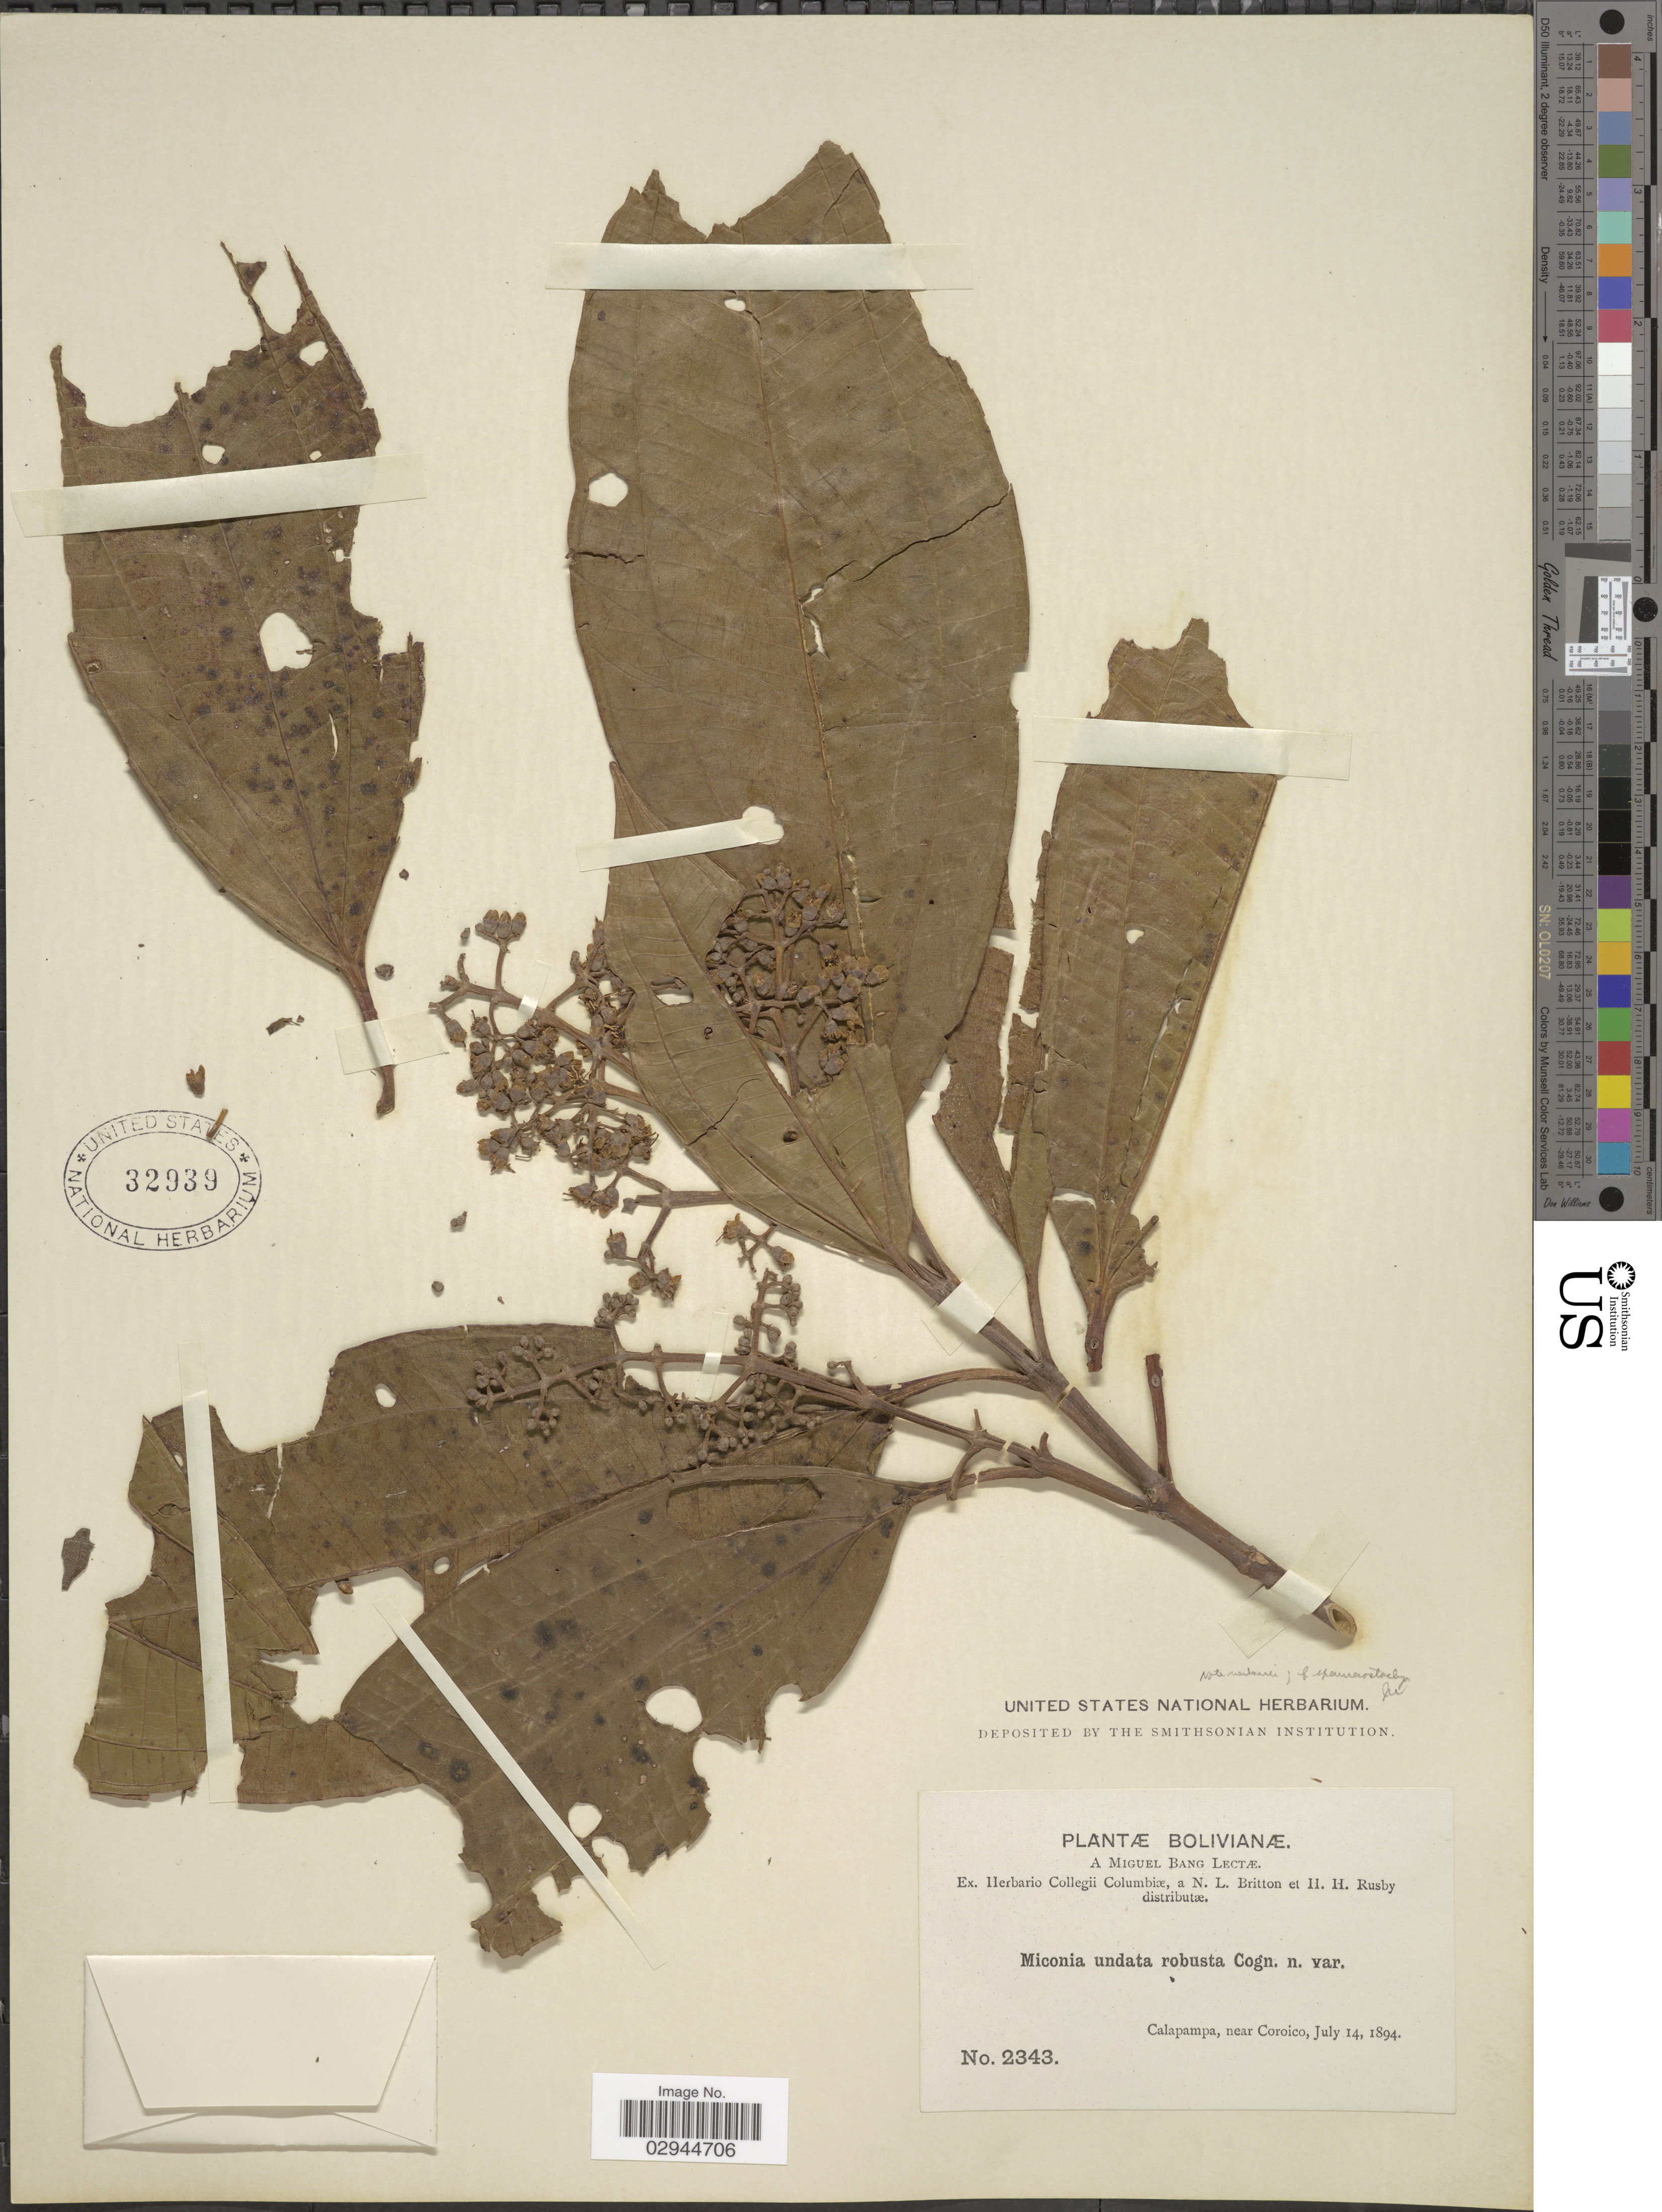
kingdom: Plantae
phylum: Tracheophyta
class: Magnoliopsida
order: Myrtales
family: Melastomataceae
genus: Miconia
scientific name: Miconia undata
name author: Triana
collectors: M. Bang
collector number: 2343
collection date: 1894-07-14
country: Bolivia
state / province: La Paz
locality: Calapampa, near Coroico.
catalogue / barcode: US 32939